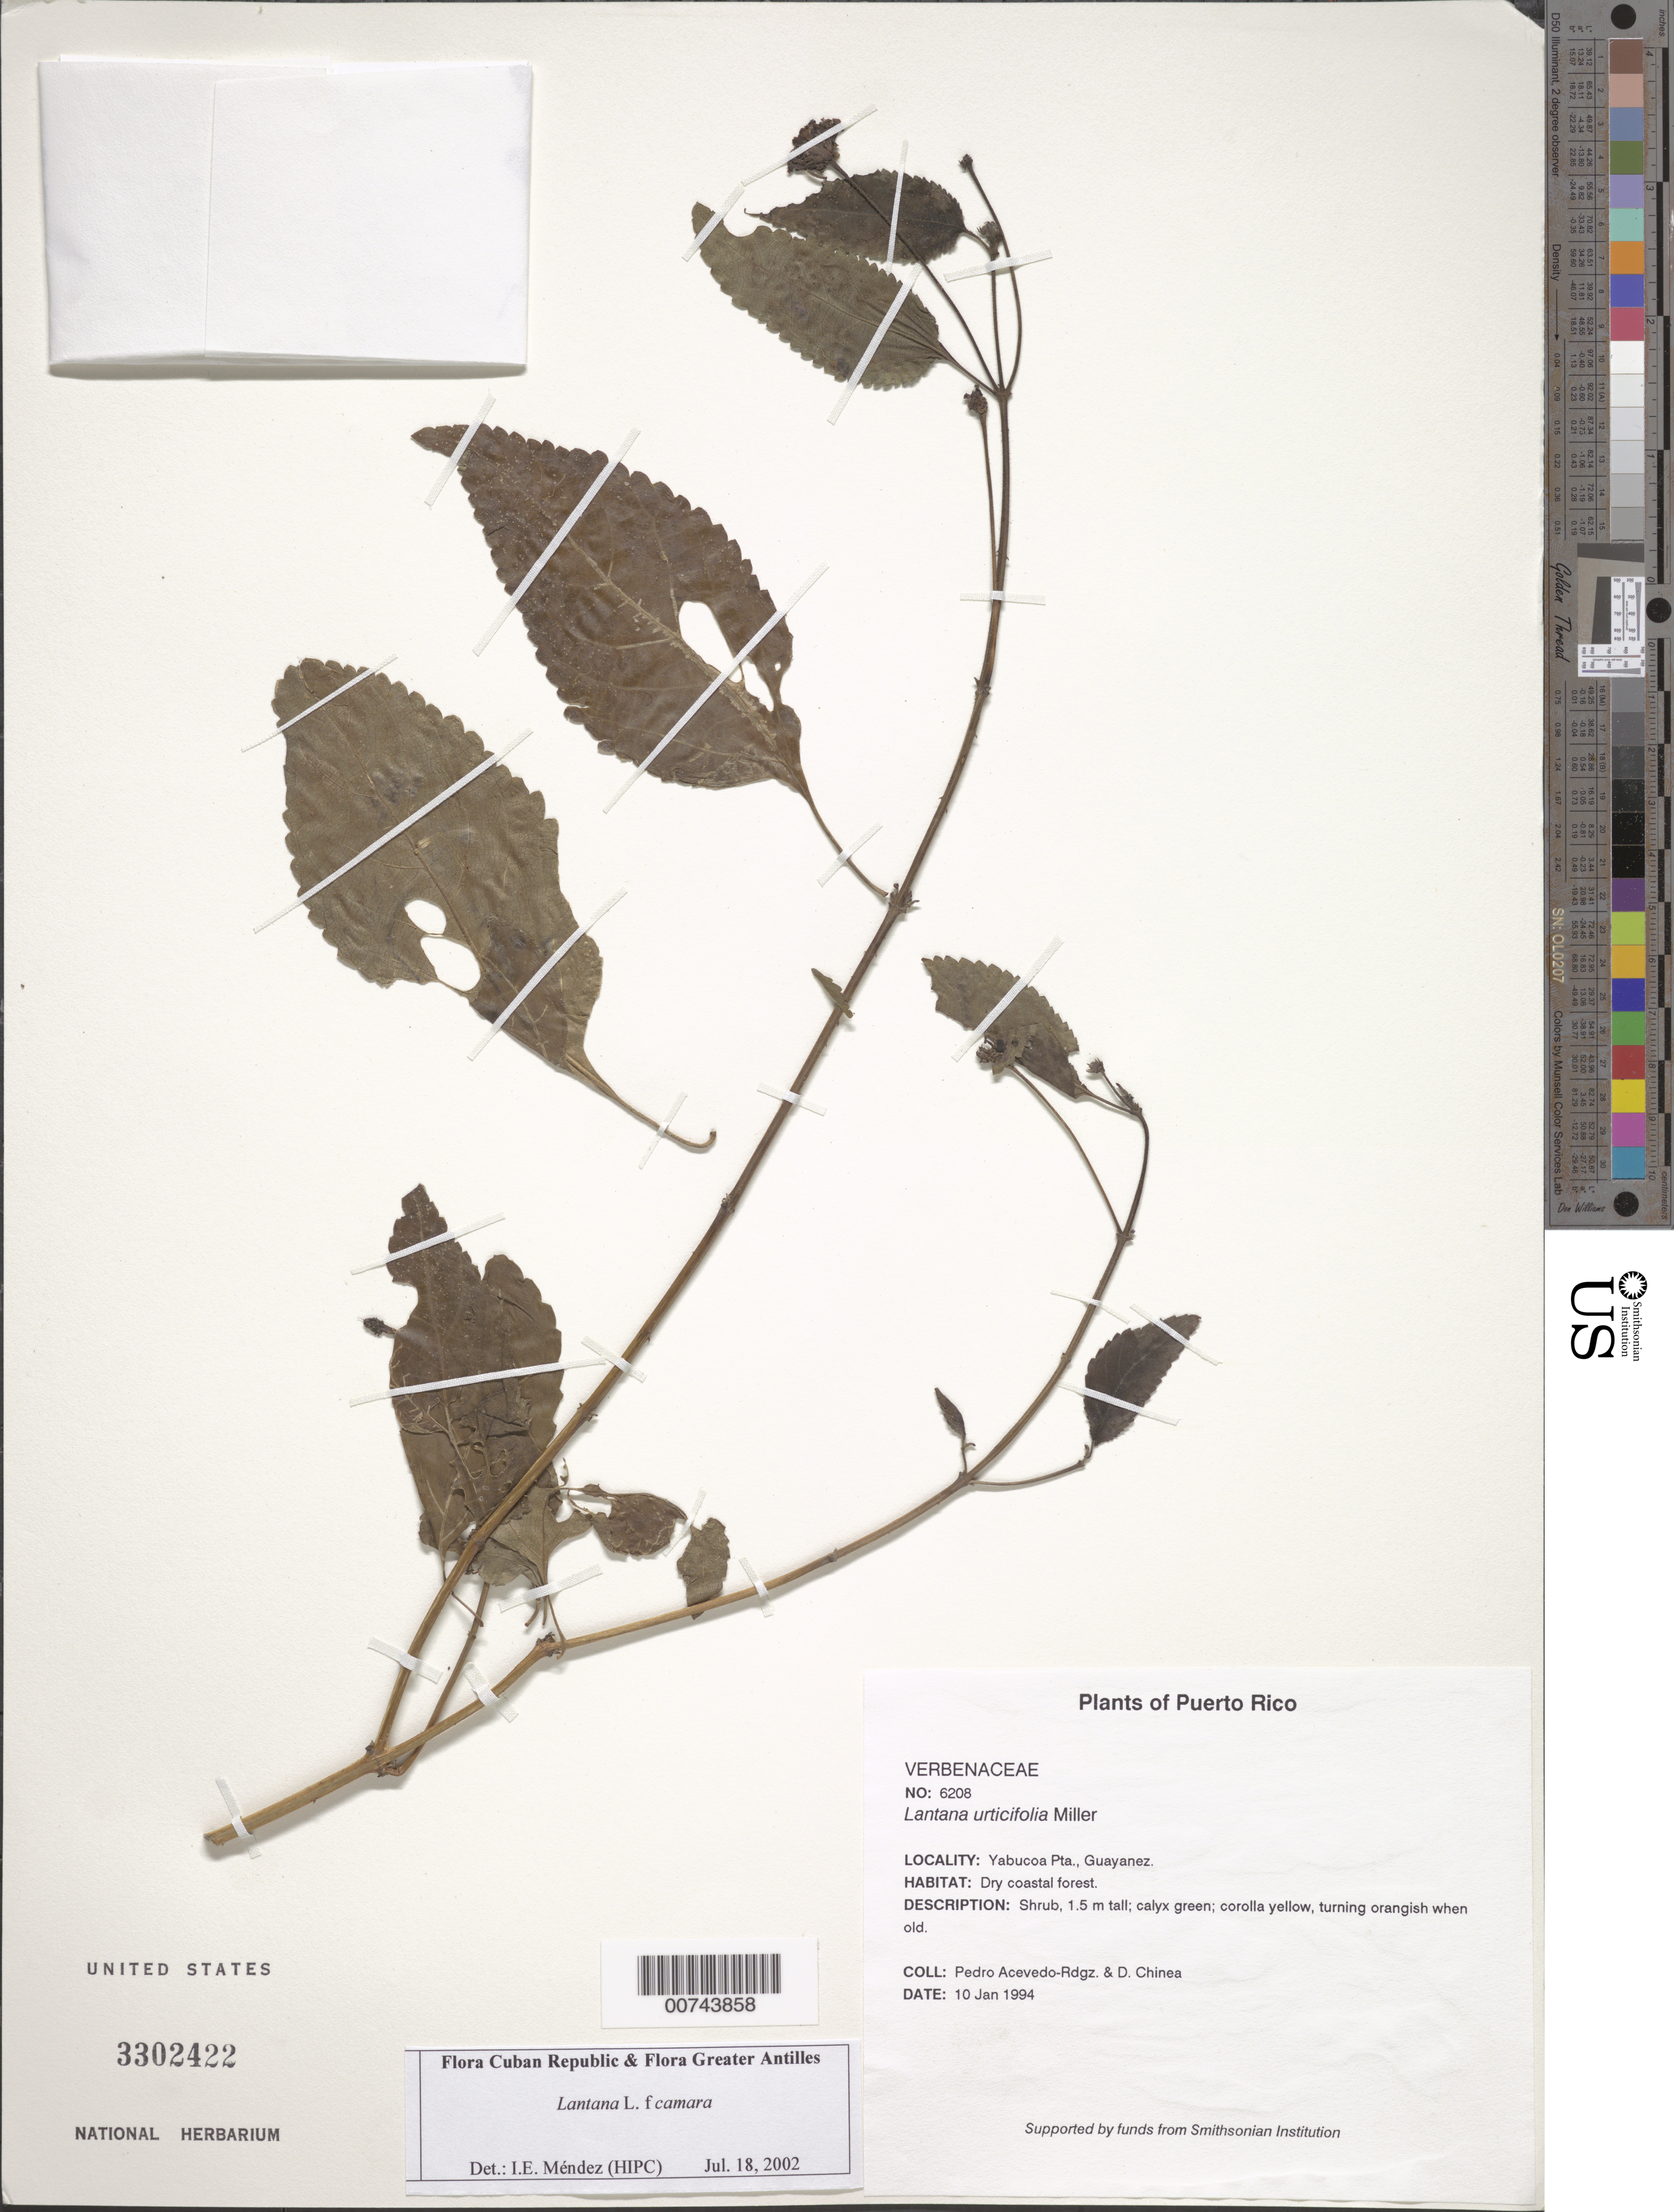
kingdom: Plantae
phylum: Tracheophyta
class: Magnoliopsida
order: Lamiales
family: Verbenaceae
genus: Lantana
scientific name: Lantana camara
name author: L.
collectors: P. Acevedo-Rodr. & D. Chinea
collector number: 6208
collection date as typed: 10 Jan 1994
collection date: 1994-01-10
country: Puerto Rico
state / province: Yabucoa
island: Puerto Rico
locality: Yabucoa Pta., Guayanes.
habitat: Dry coastal forest.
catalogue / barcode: US 3302422